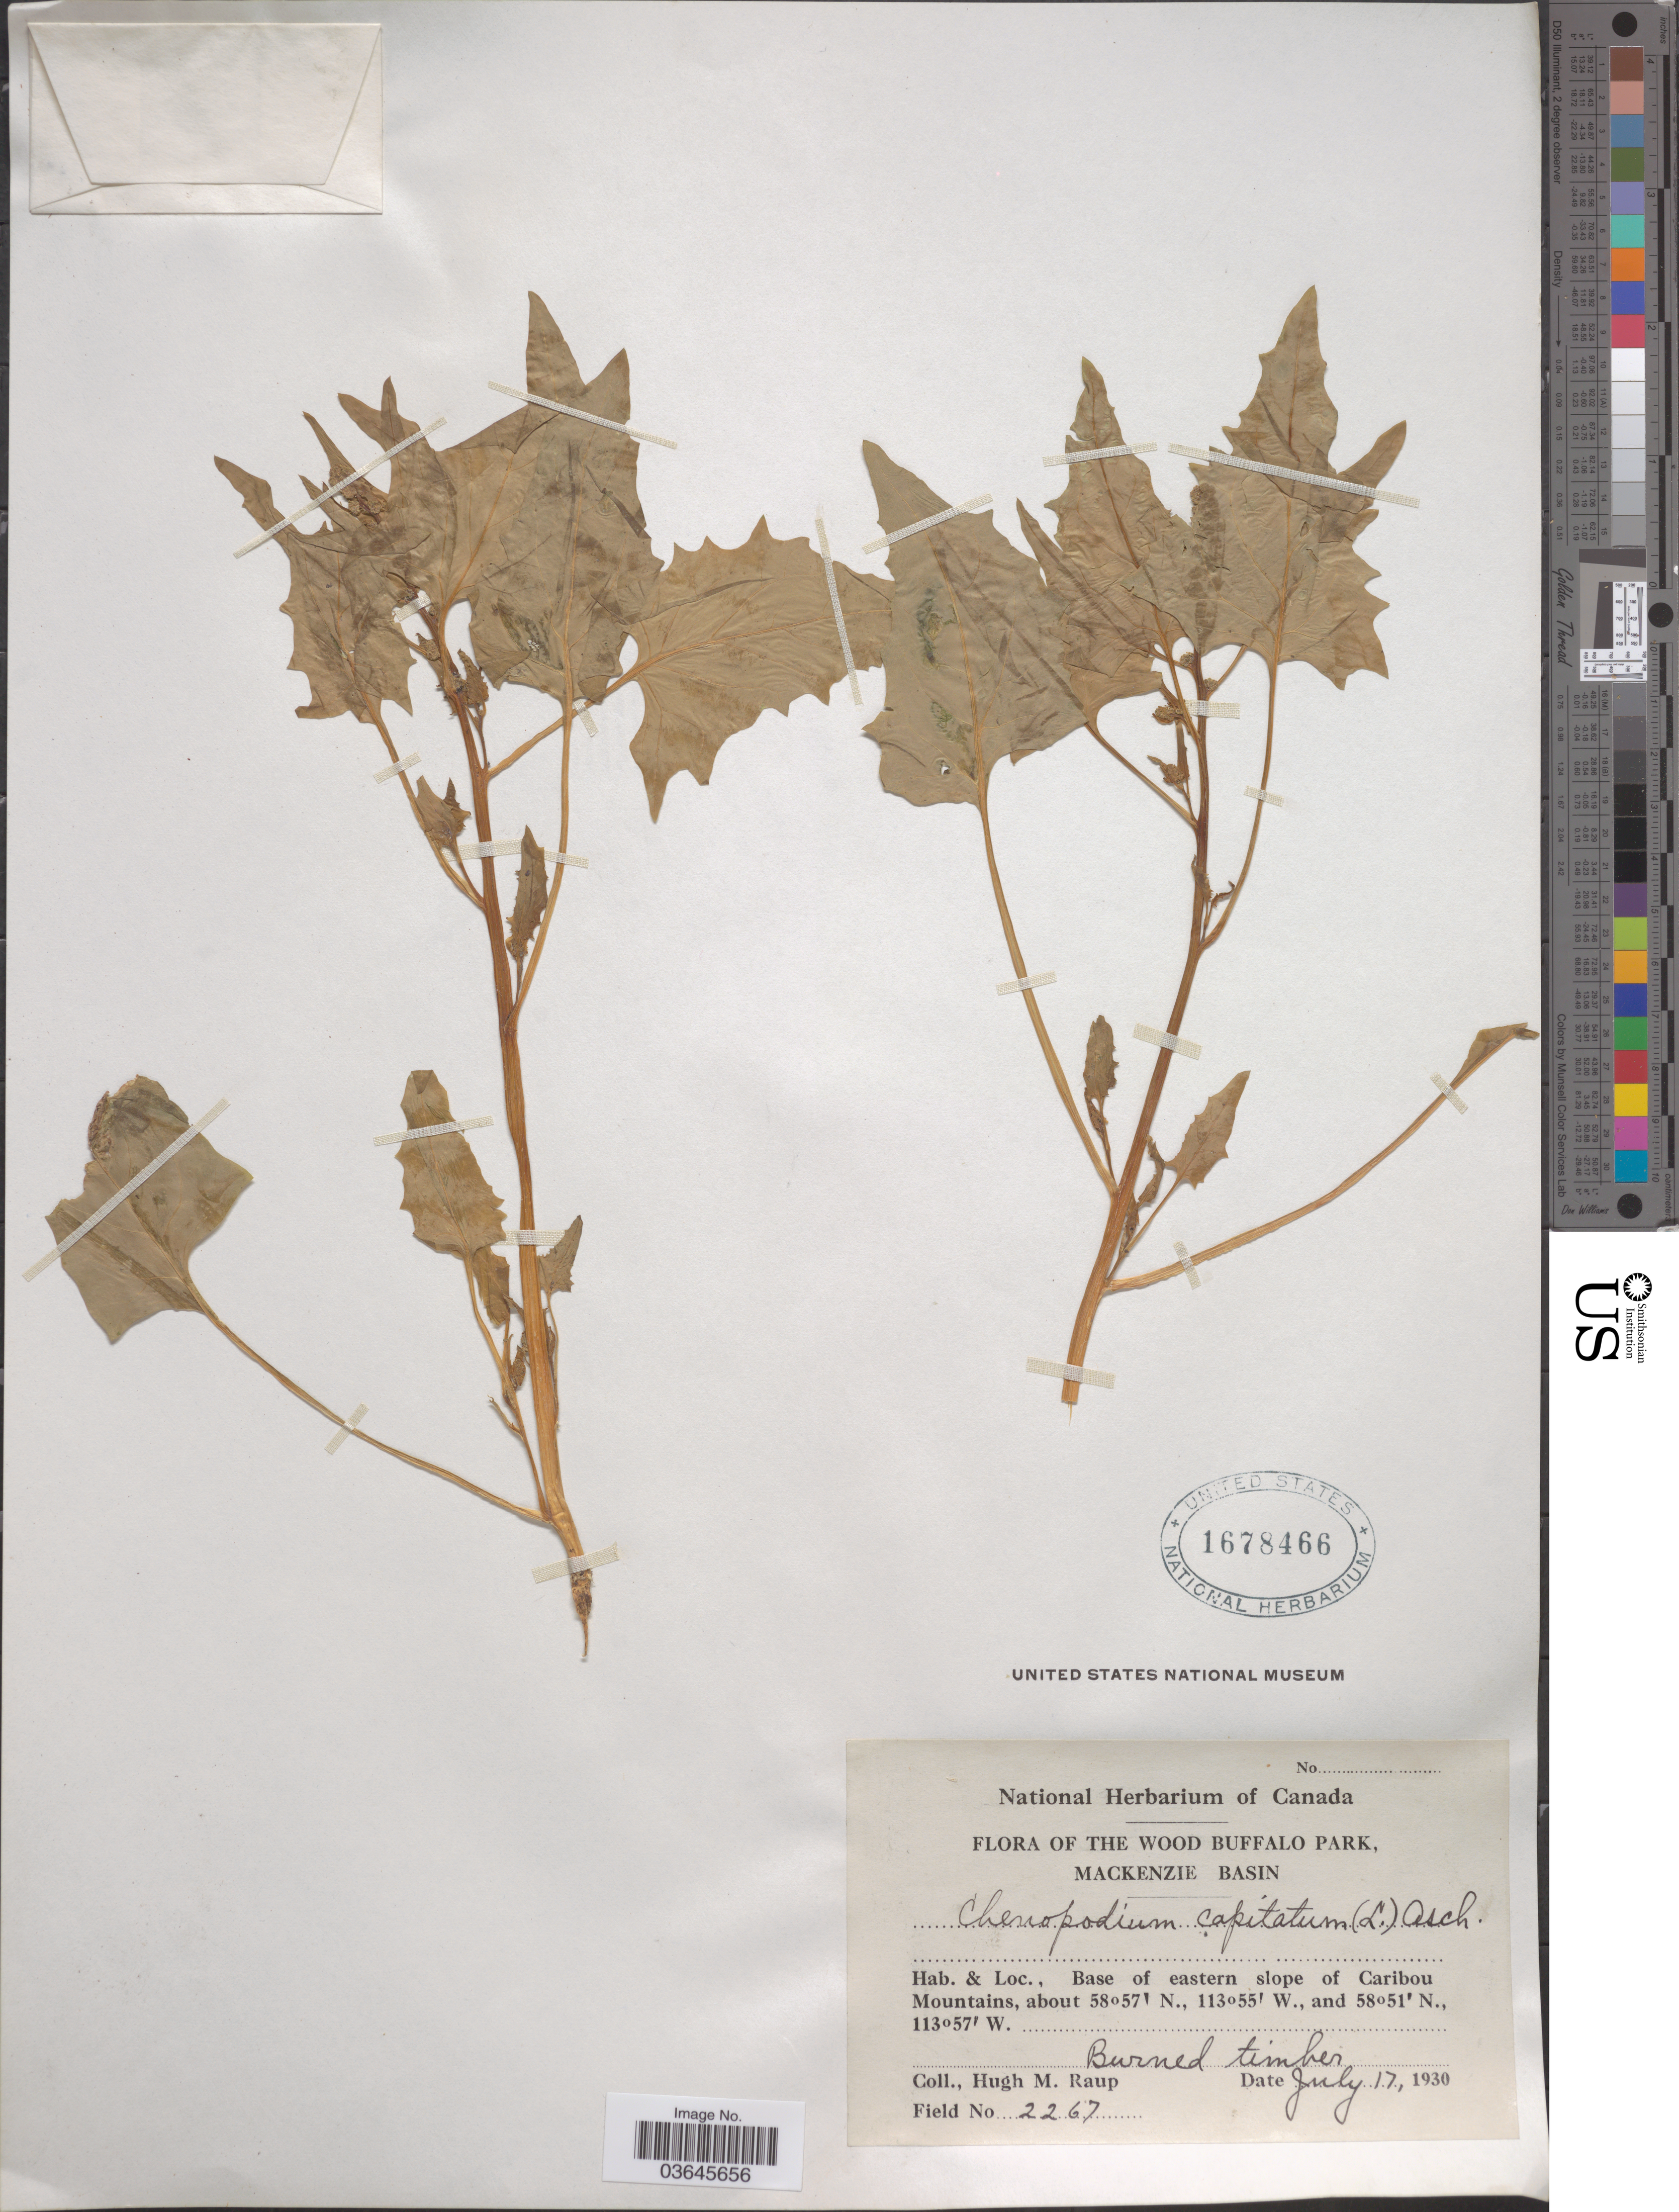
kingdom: Plantae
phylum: Tracheophyta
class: Magnoliopsida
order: Caryophyllales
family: Amaranthaceae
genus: Blitum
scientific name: Blitum capitatum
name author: L.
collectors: H. Raup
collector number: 2267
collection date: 1930-07-17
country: Canada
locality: The Wood Buffalo Park, Mackenzie Basin. Base of eastern slope of Caribou Mountains.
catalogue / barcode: US 1678466